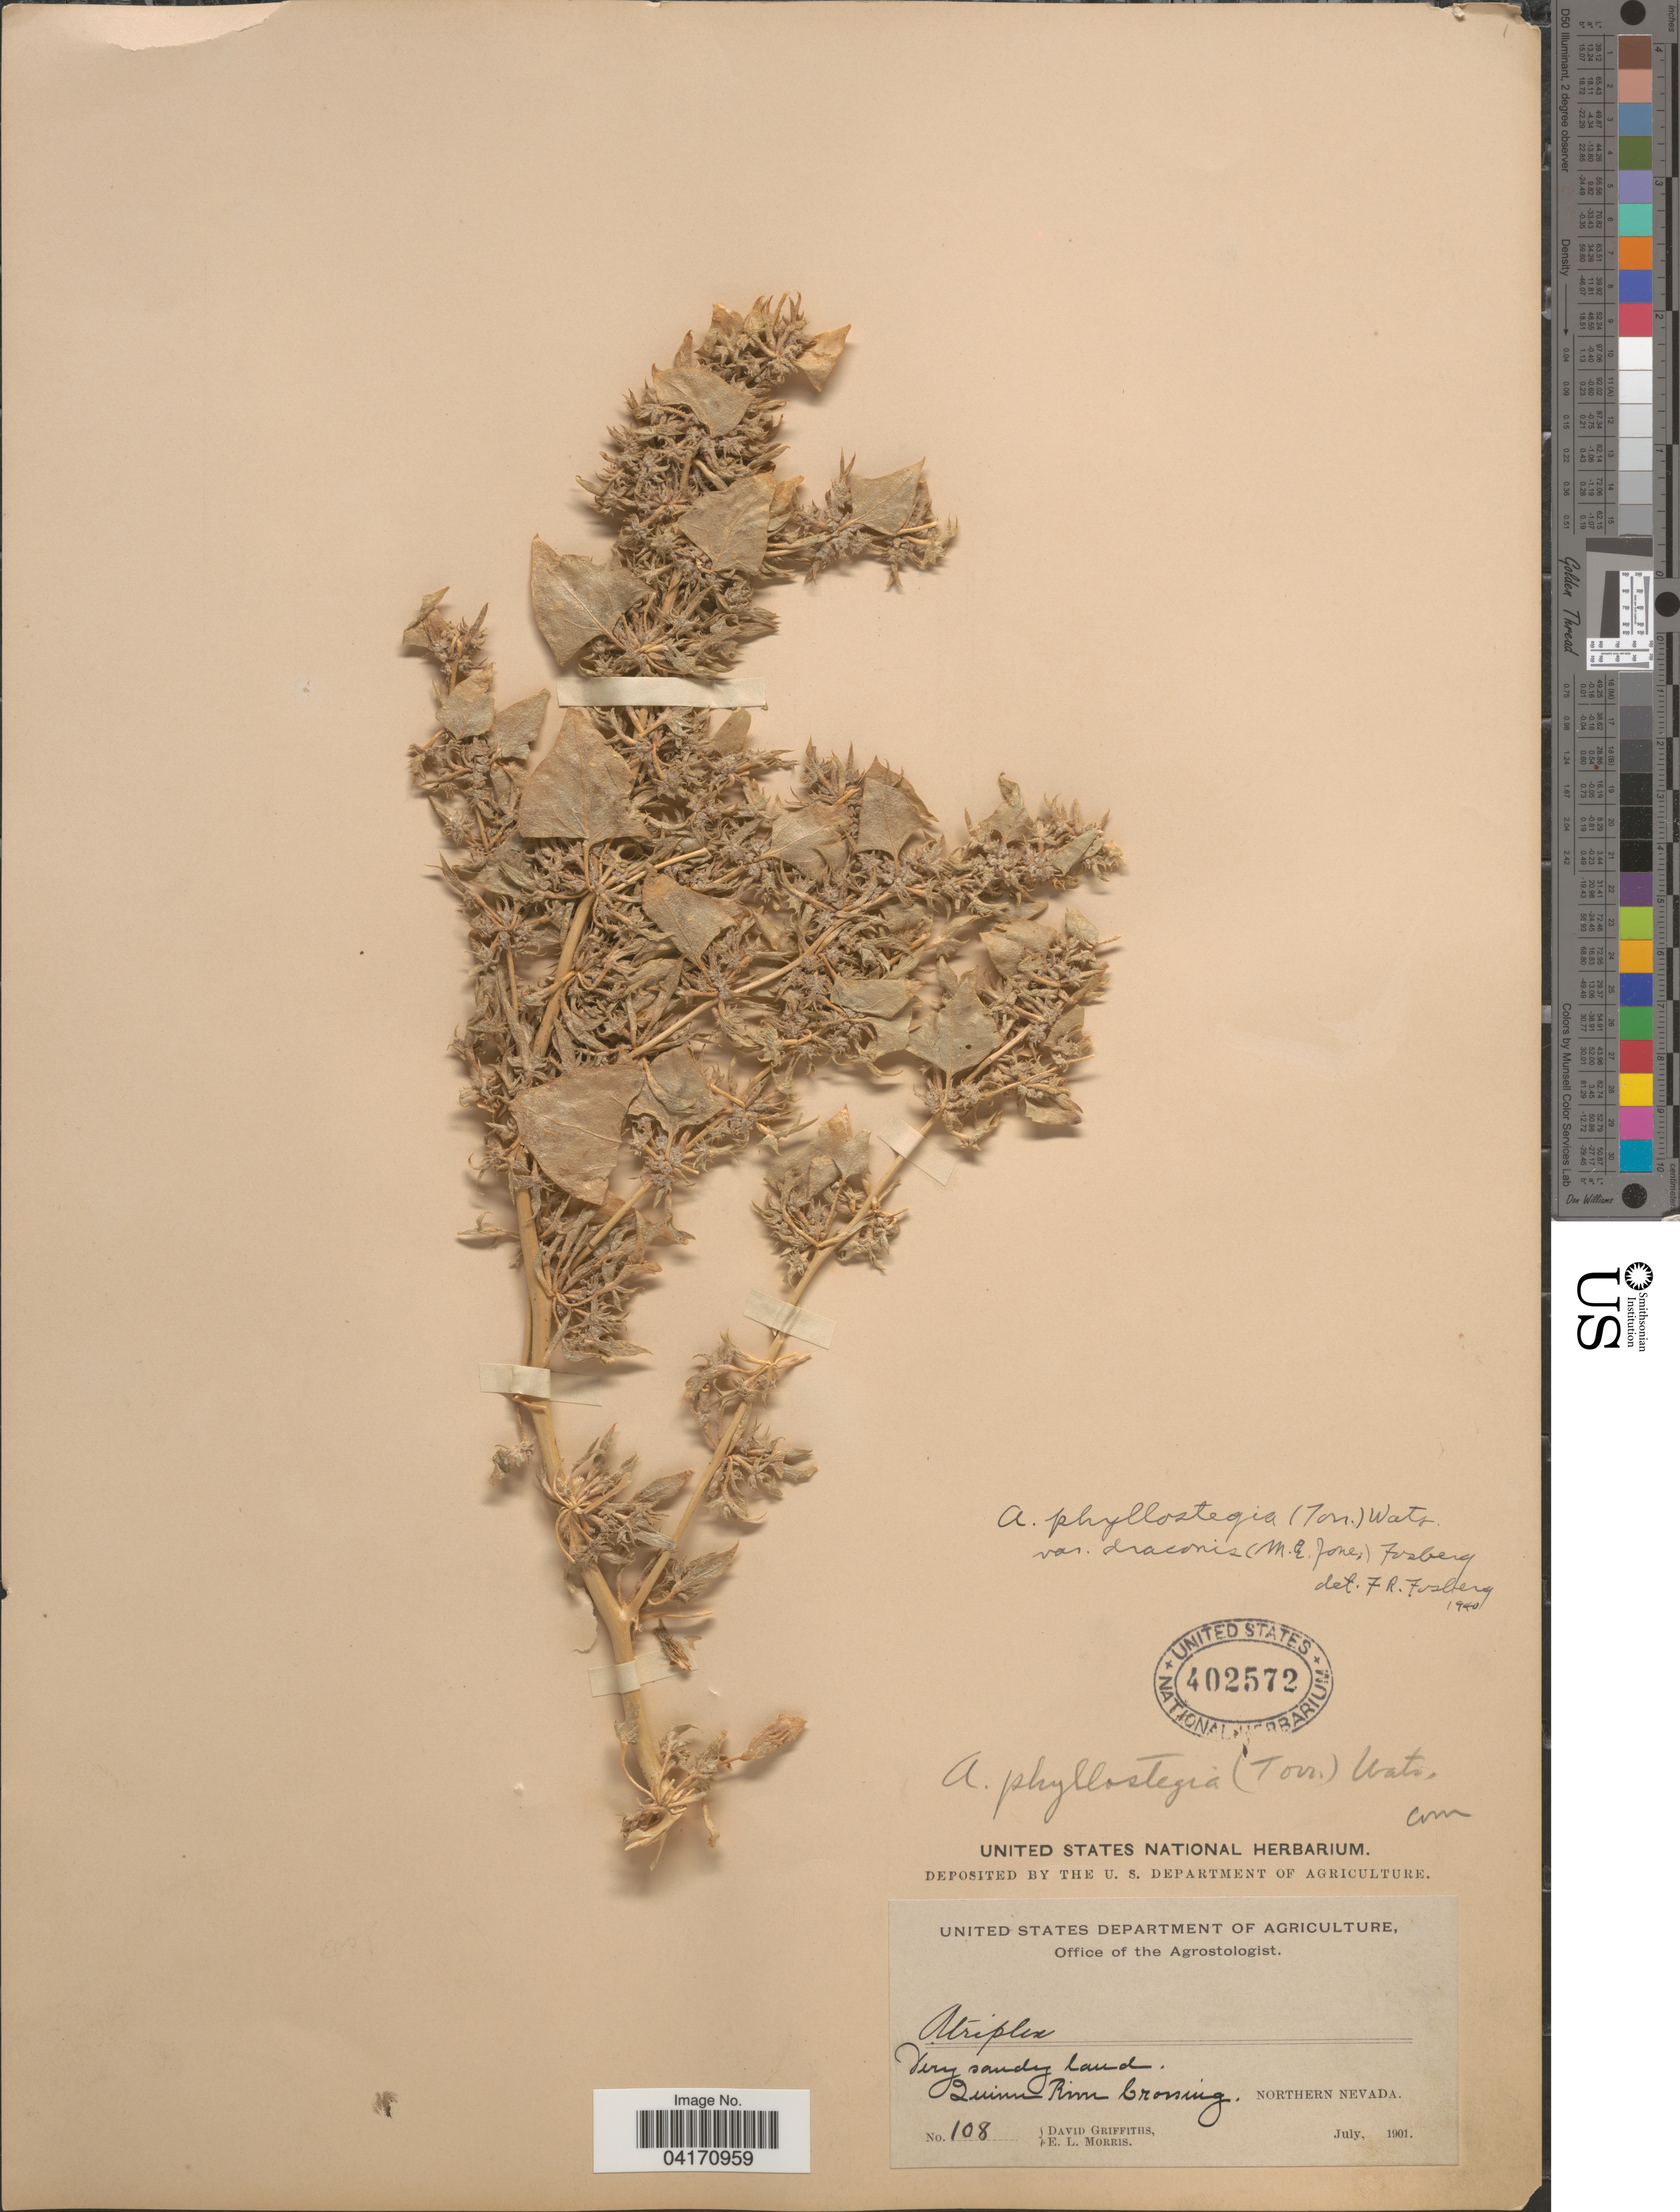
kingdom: Plantae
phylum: Tracheophyta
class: Magnoliopsida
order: Caryophyllales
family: Amaranthaceae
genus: Atriplex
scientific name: Atriplex phyllostegia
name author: (Torr. ex S. Watson) S. Watson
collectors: D. Griffiths & E. Morris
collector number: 108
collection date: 1901-07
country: United States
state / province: Nevada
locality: Quinn River Crossing, Northern Nevada.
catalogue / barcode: US 402572